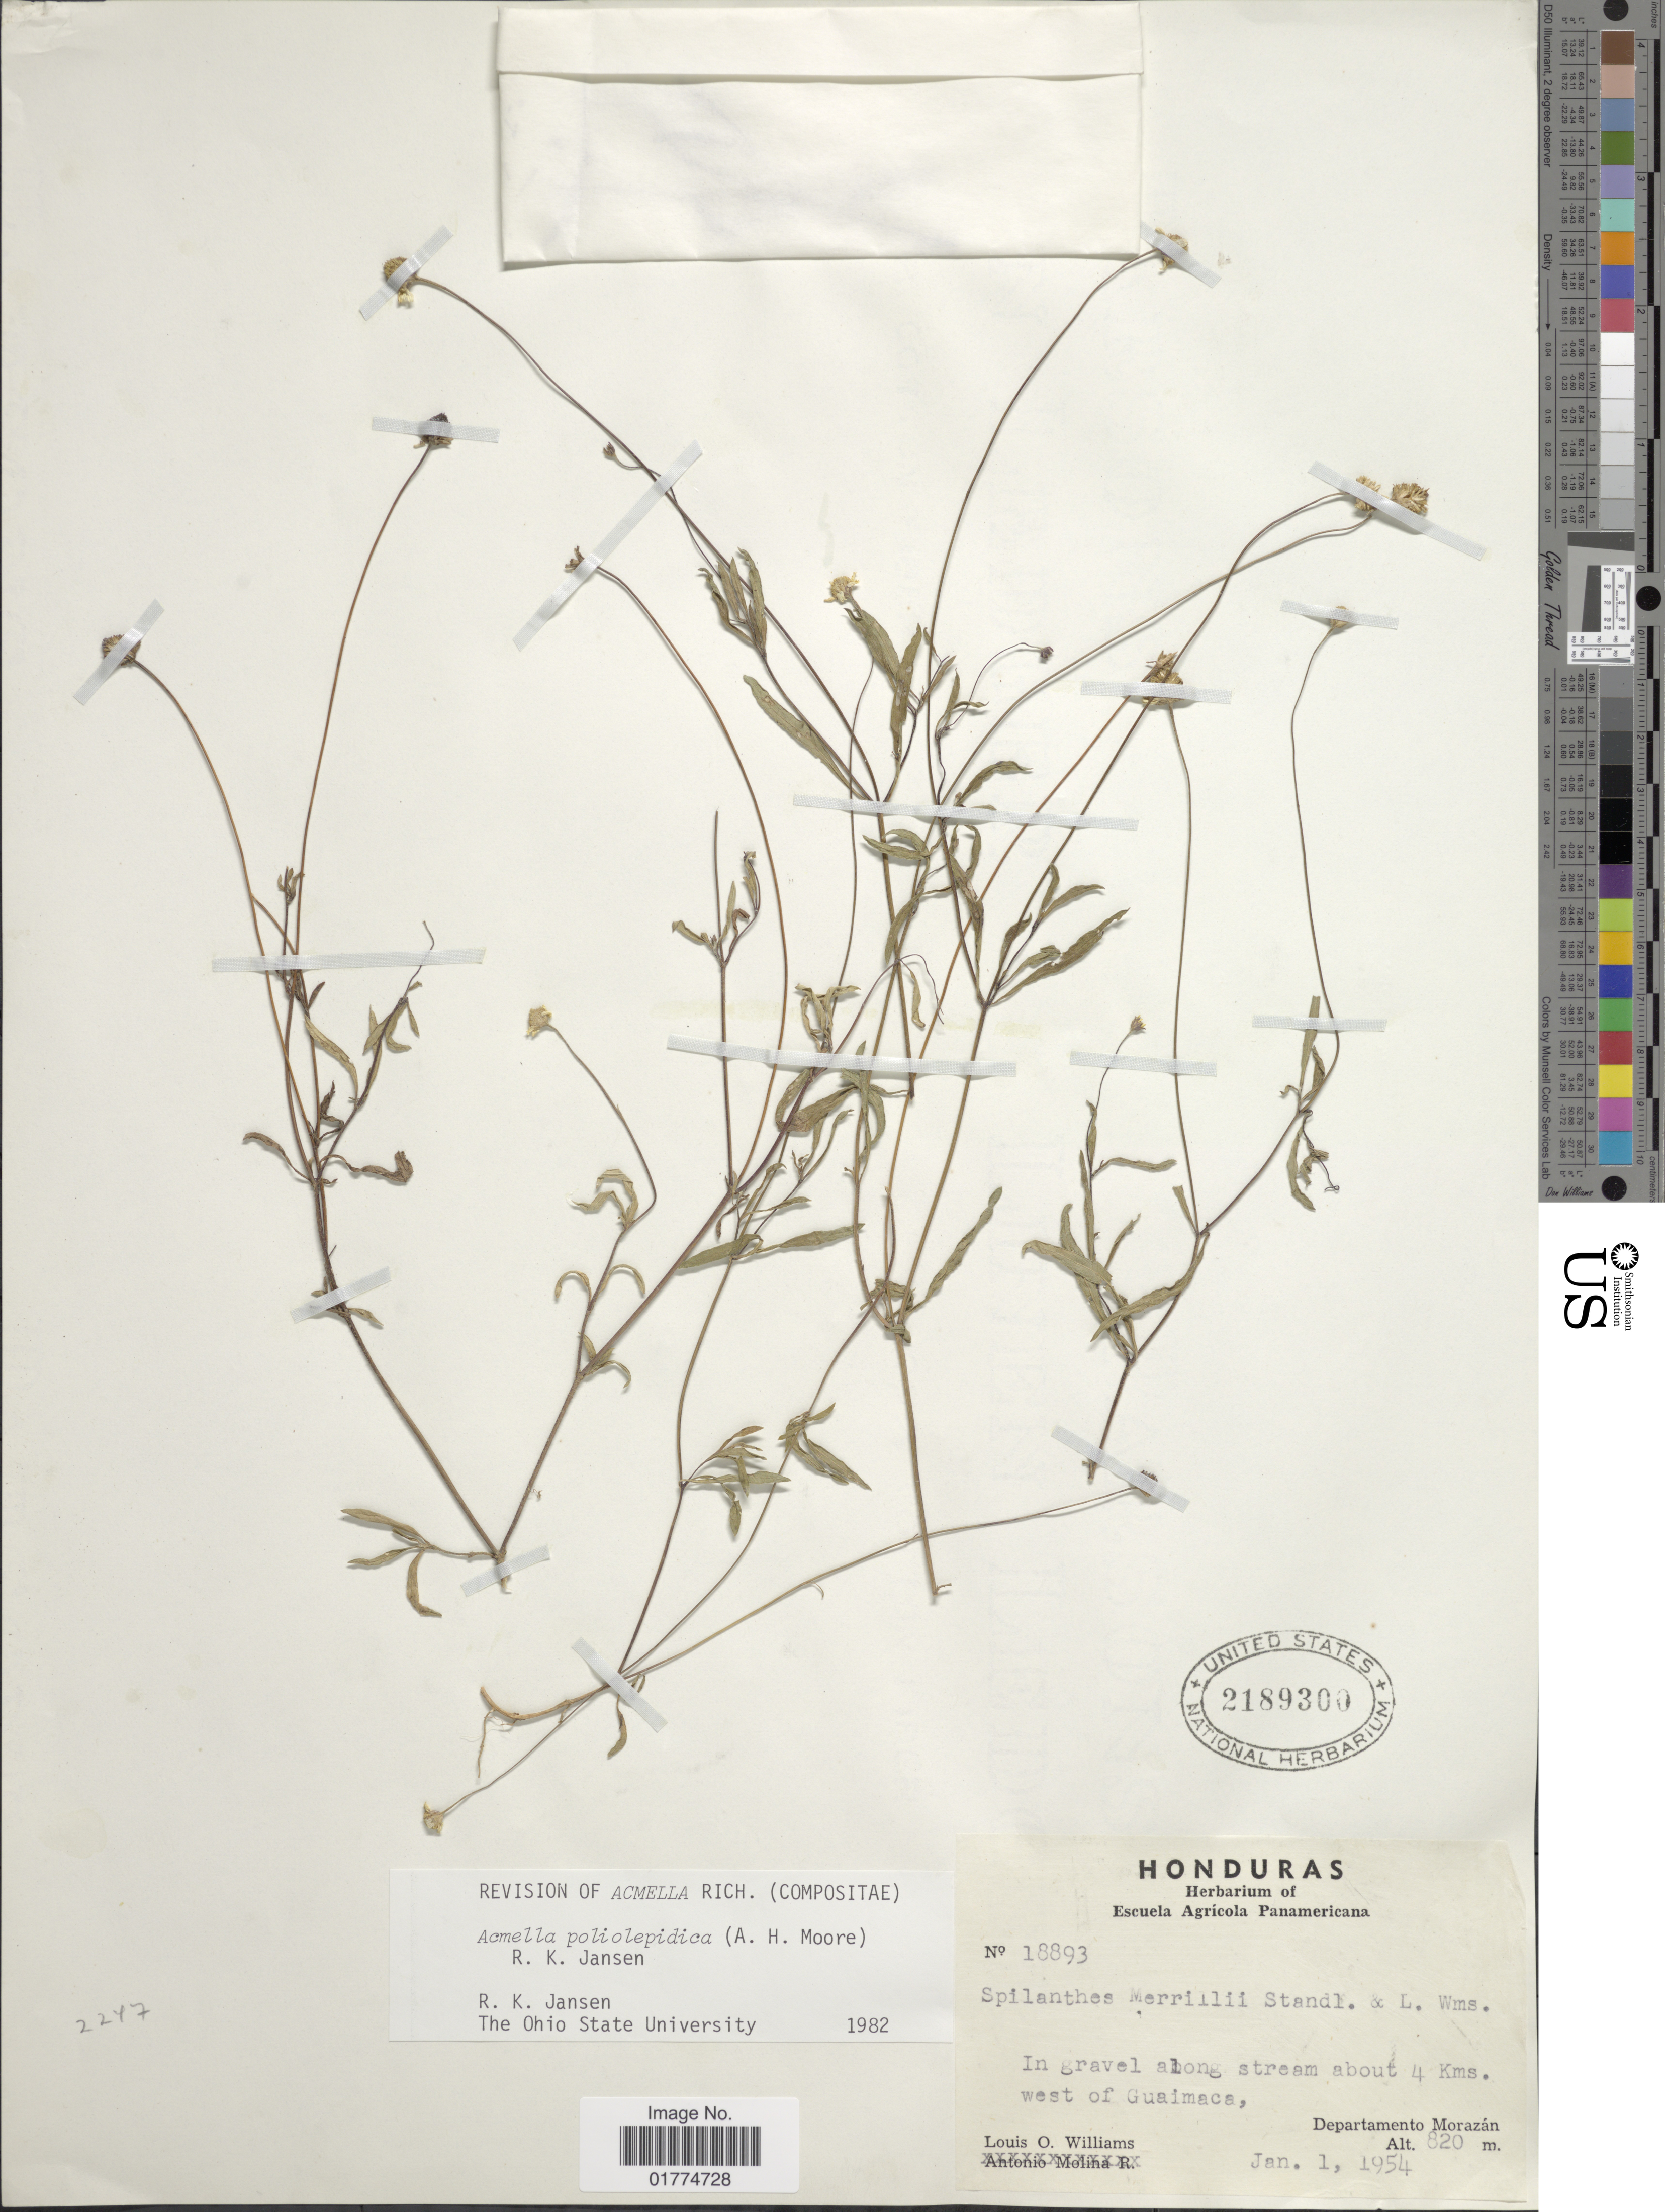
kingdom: Plantae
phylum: Tracheophyta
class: Magnoliopsida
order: Asterales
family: Asteraceae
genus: Acmella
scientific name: Acmella poliolepidica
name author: A.H. Moore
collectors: L. O. Williams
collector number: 18893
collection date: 1954-01-01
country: Honduras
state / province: Fco. Morazán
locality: Departamento Morazán. about 4 Kms. west of Guaimaca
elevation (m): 820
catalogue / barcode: US 2189300